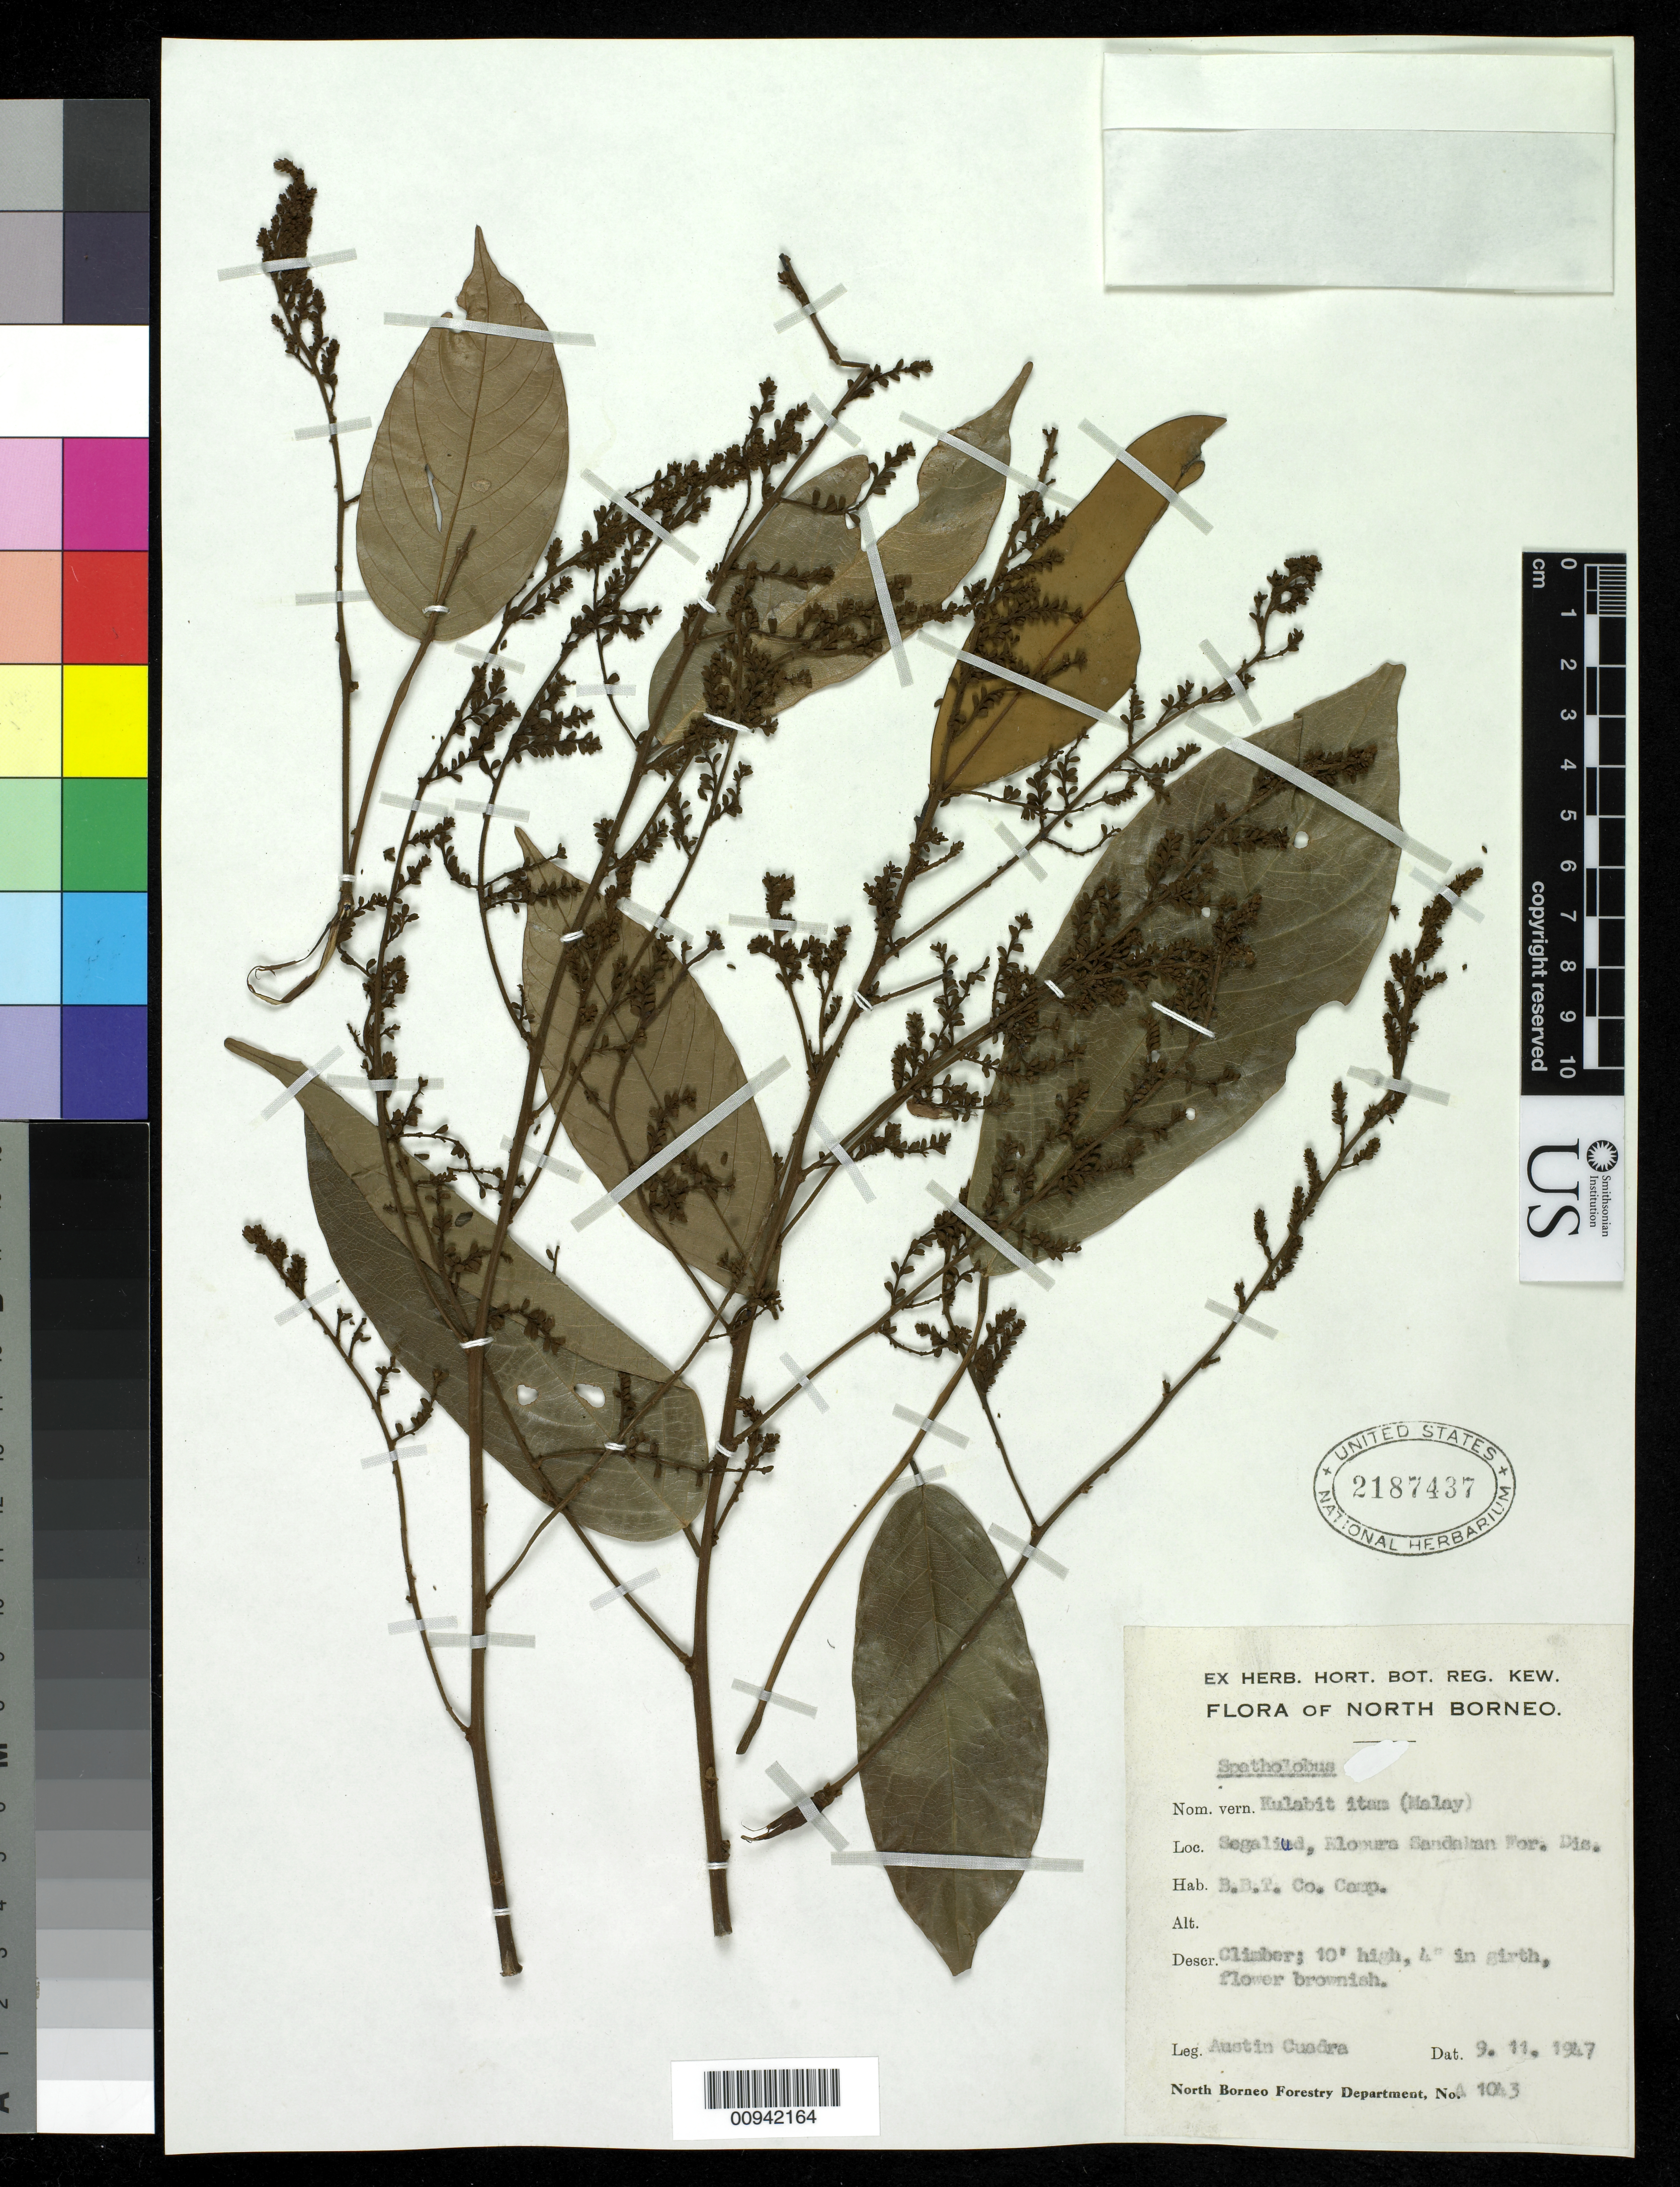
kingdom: Plantae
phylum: Tracheophyta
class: Magnoliopsida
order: Fabales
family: Fabaceae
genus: Spatholobus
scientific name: Spatholobus sp.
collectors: A. Cuadra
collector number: A 1043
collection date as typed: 11 Sep 1947 or 09 Nov 1947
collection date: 1947-09-11 or 1947-11-09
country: Indonesia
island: Borneo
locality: North Borneo, Segaliud, Elopura Sandakan For. Dis.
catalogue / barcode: US 2187437